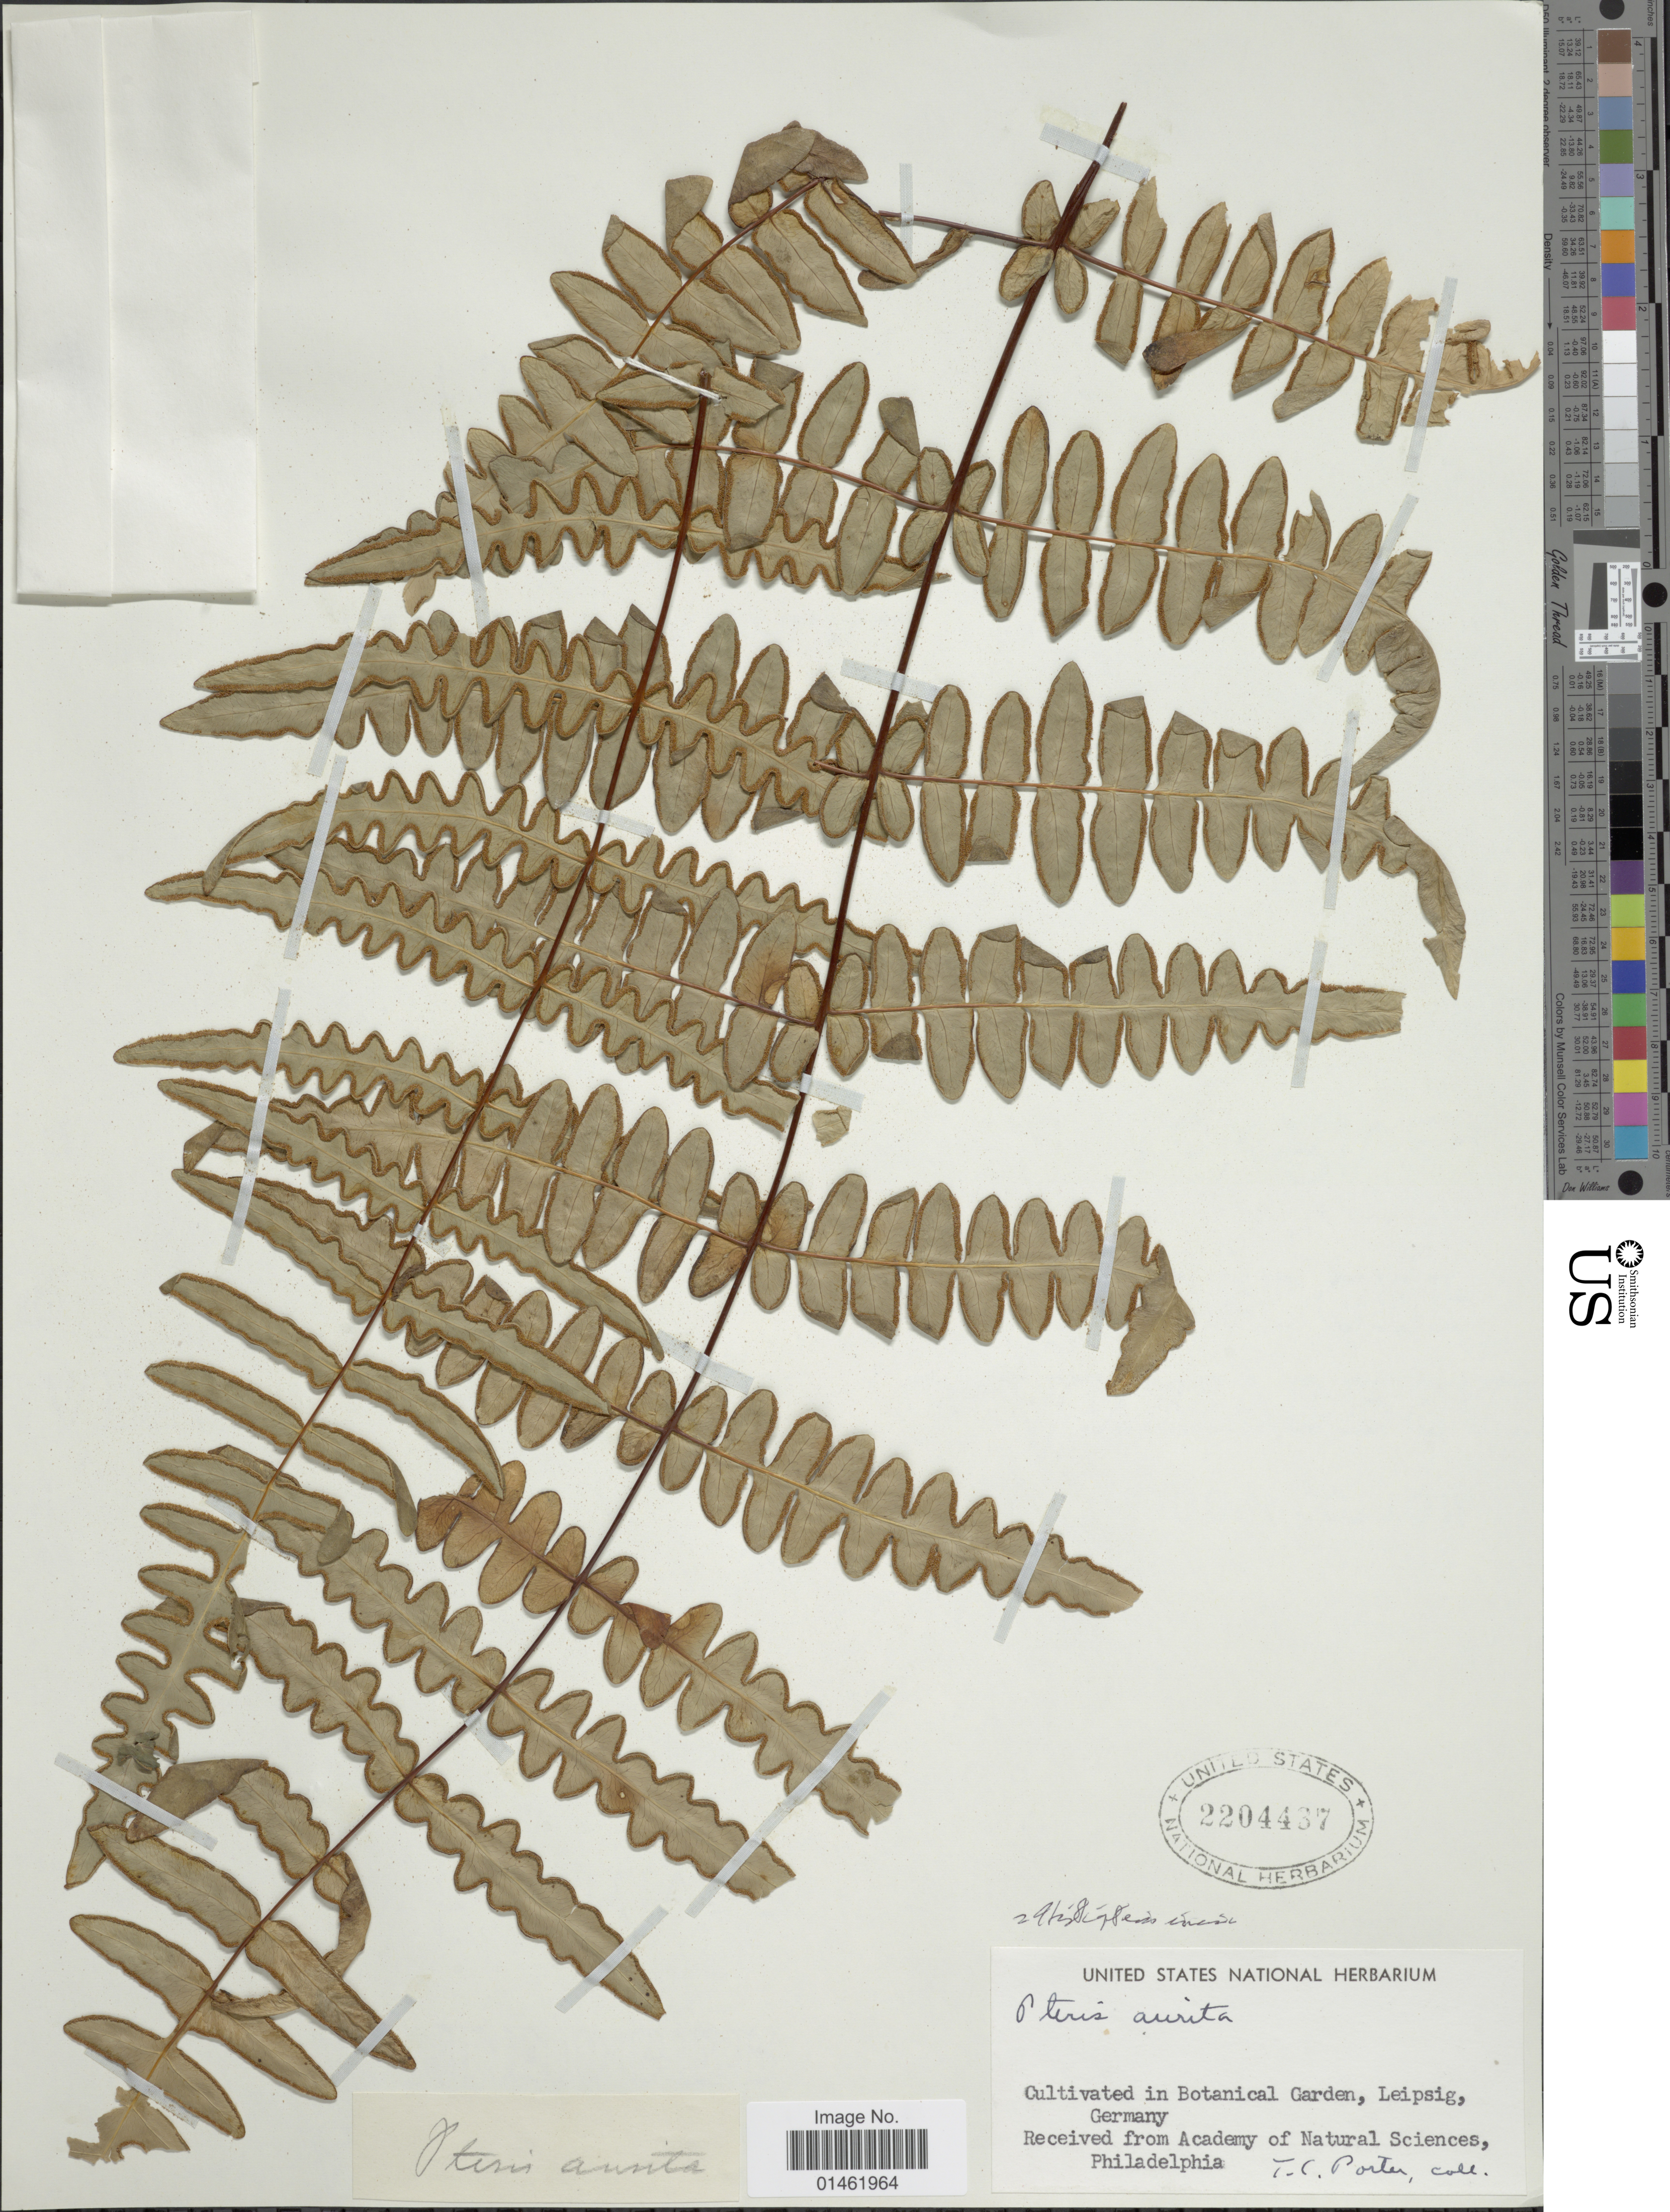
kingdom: Plantae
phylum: Tracheophyta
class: Polypodiopsida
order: Polypodiales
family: Dennstaedtiaceae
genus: Histiopteris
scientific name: Histiopteris incisa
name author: (Thunb.) J. Sm.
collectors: T. C. Porter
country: Germany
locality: Cultivated in botanical garden, Leipsig, Germani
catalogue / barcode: US 2204437